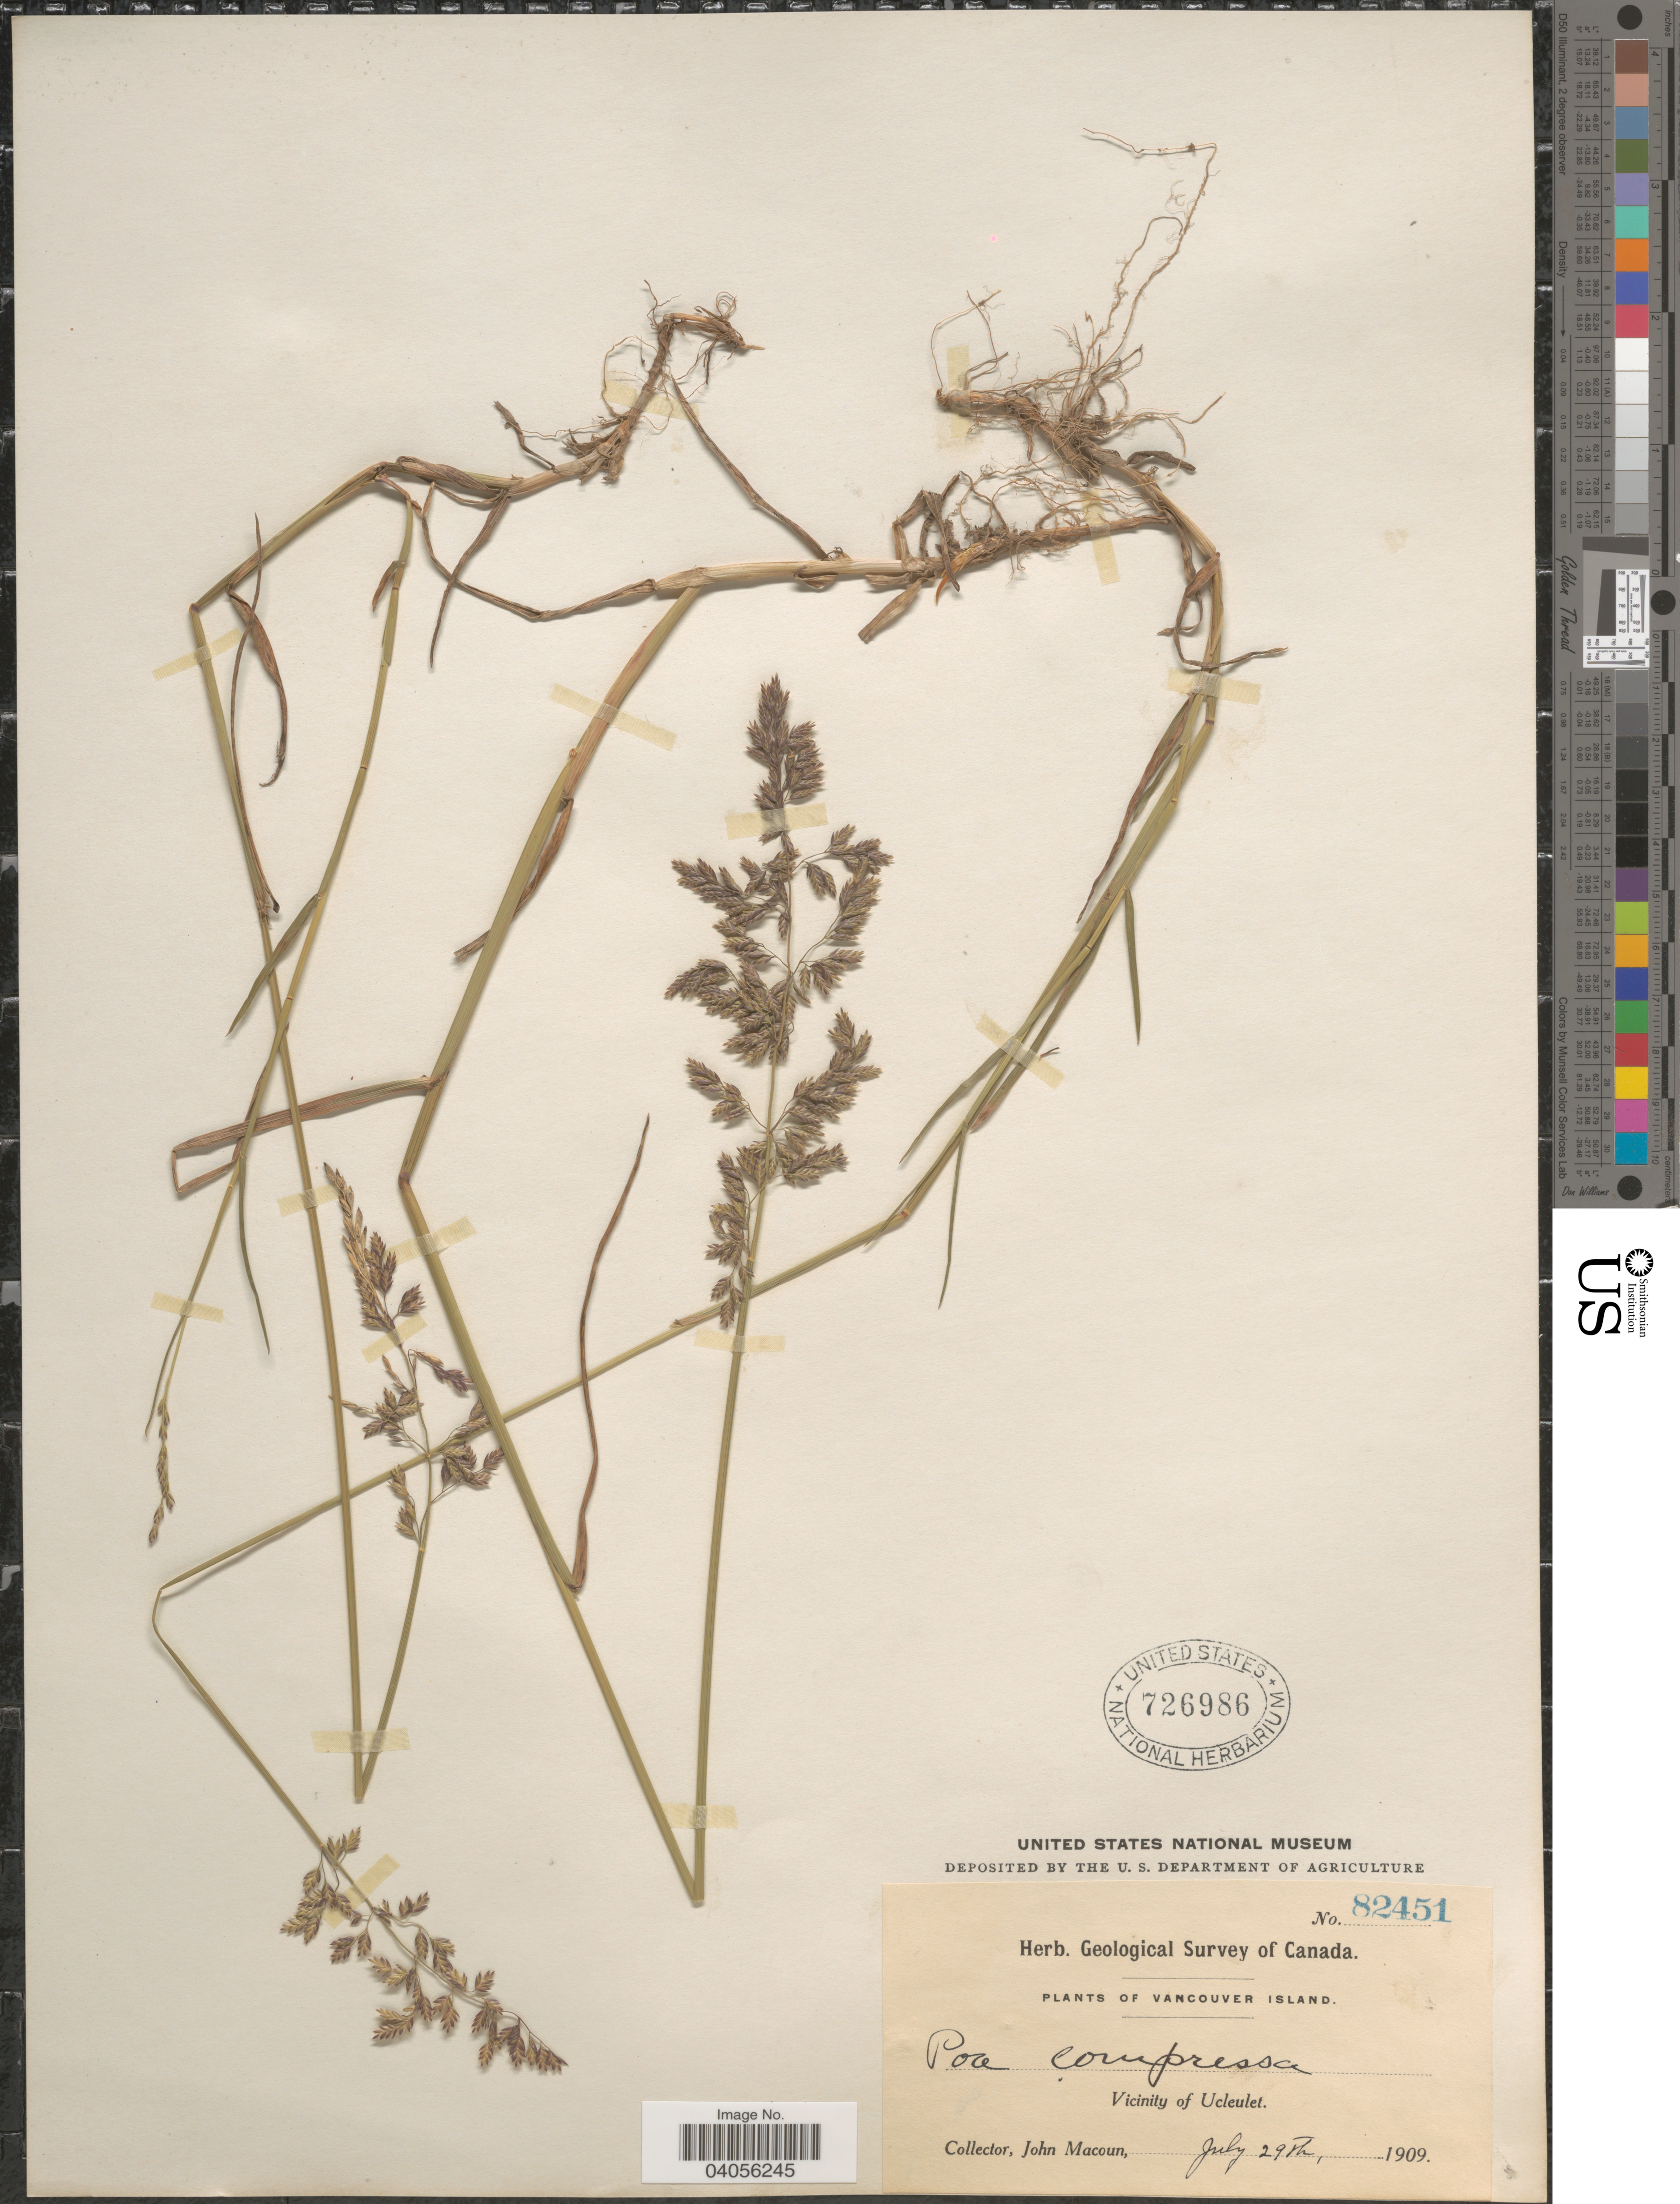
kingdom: Plantae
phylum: Tracheophyta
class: Liliopsida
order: Poales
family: Poaceae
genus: Poa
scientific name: Poa compressa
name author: L.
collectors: J. Macoun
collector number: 82451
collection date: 1909-07-29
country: Canada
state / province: British Columbia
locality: Vancouver Island. Vicinity of Ucleulet.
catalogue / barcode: US 726986